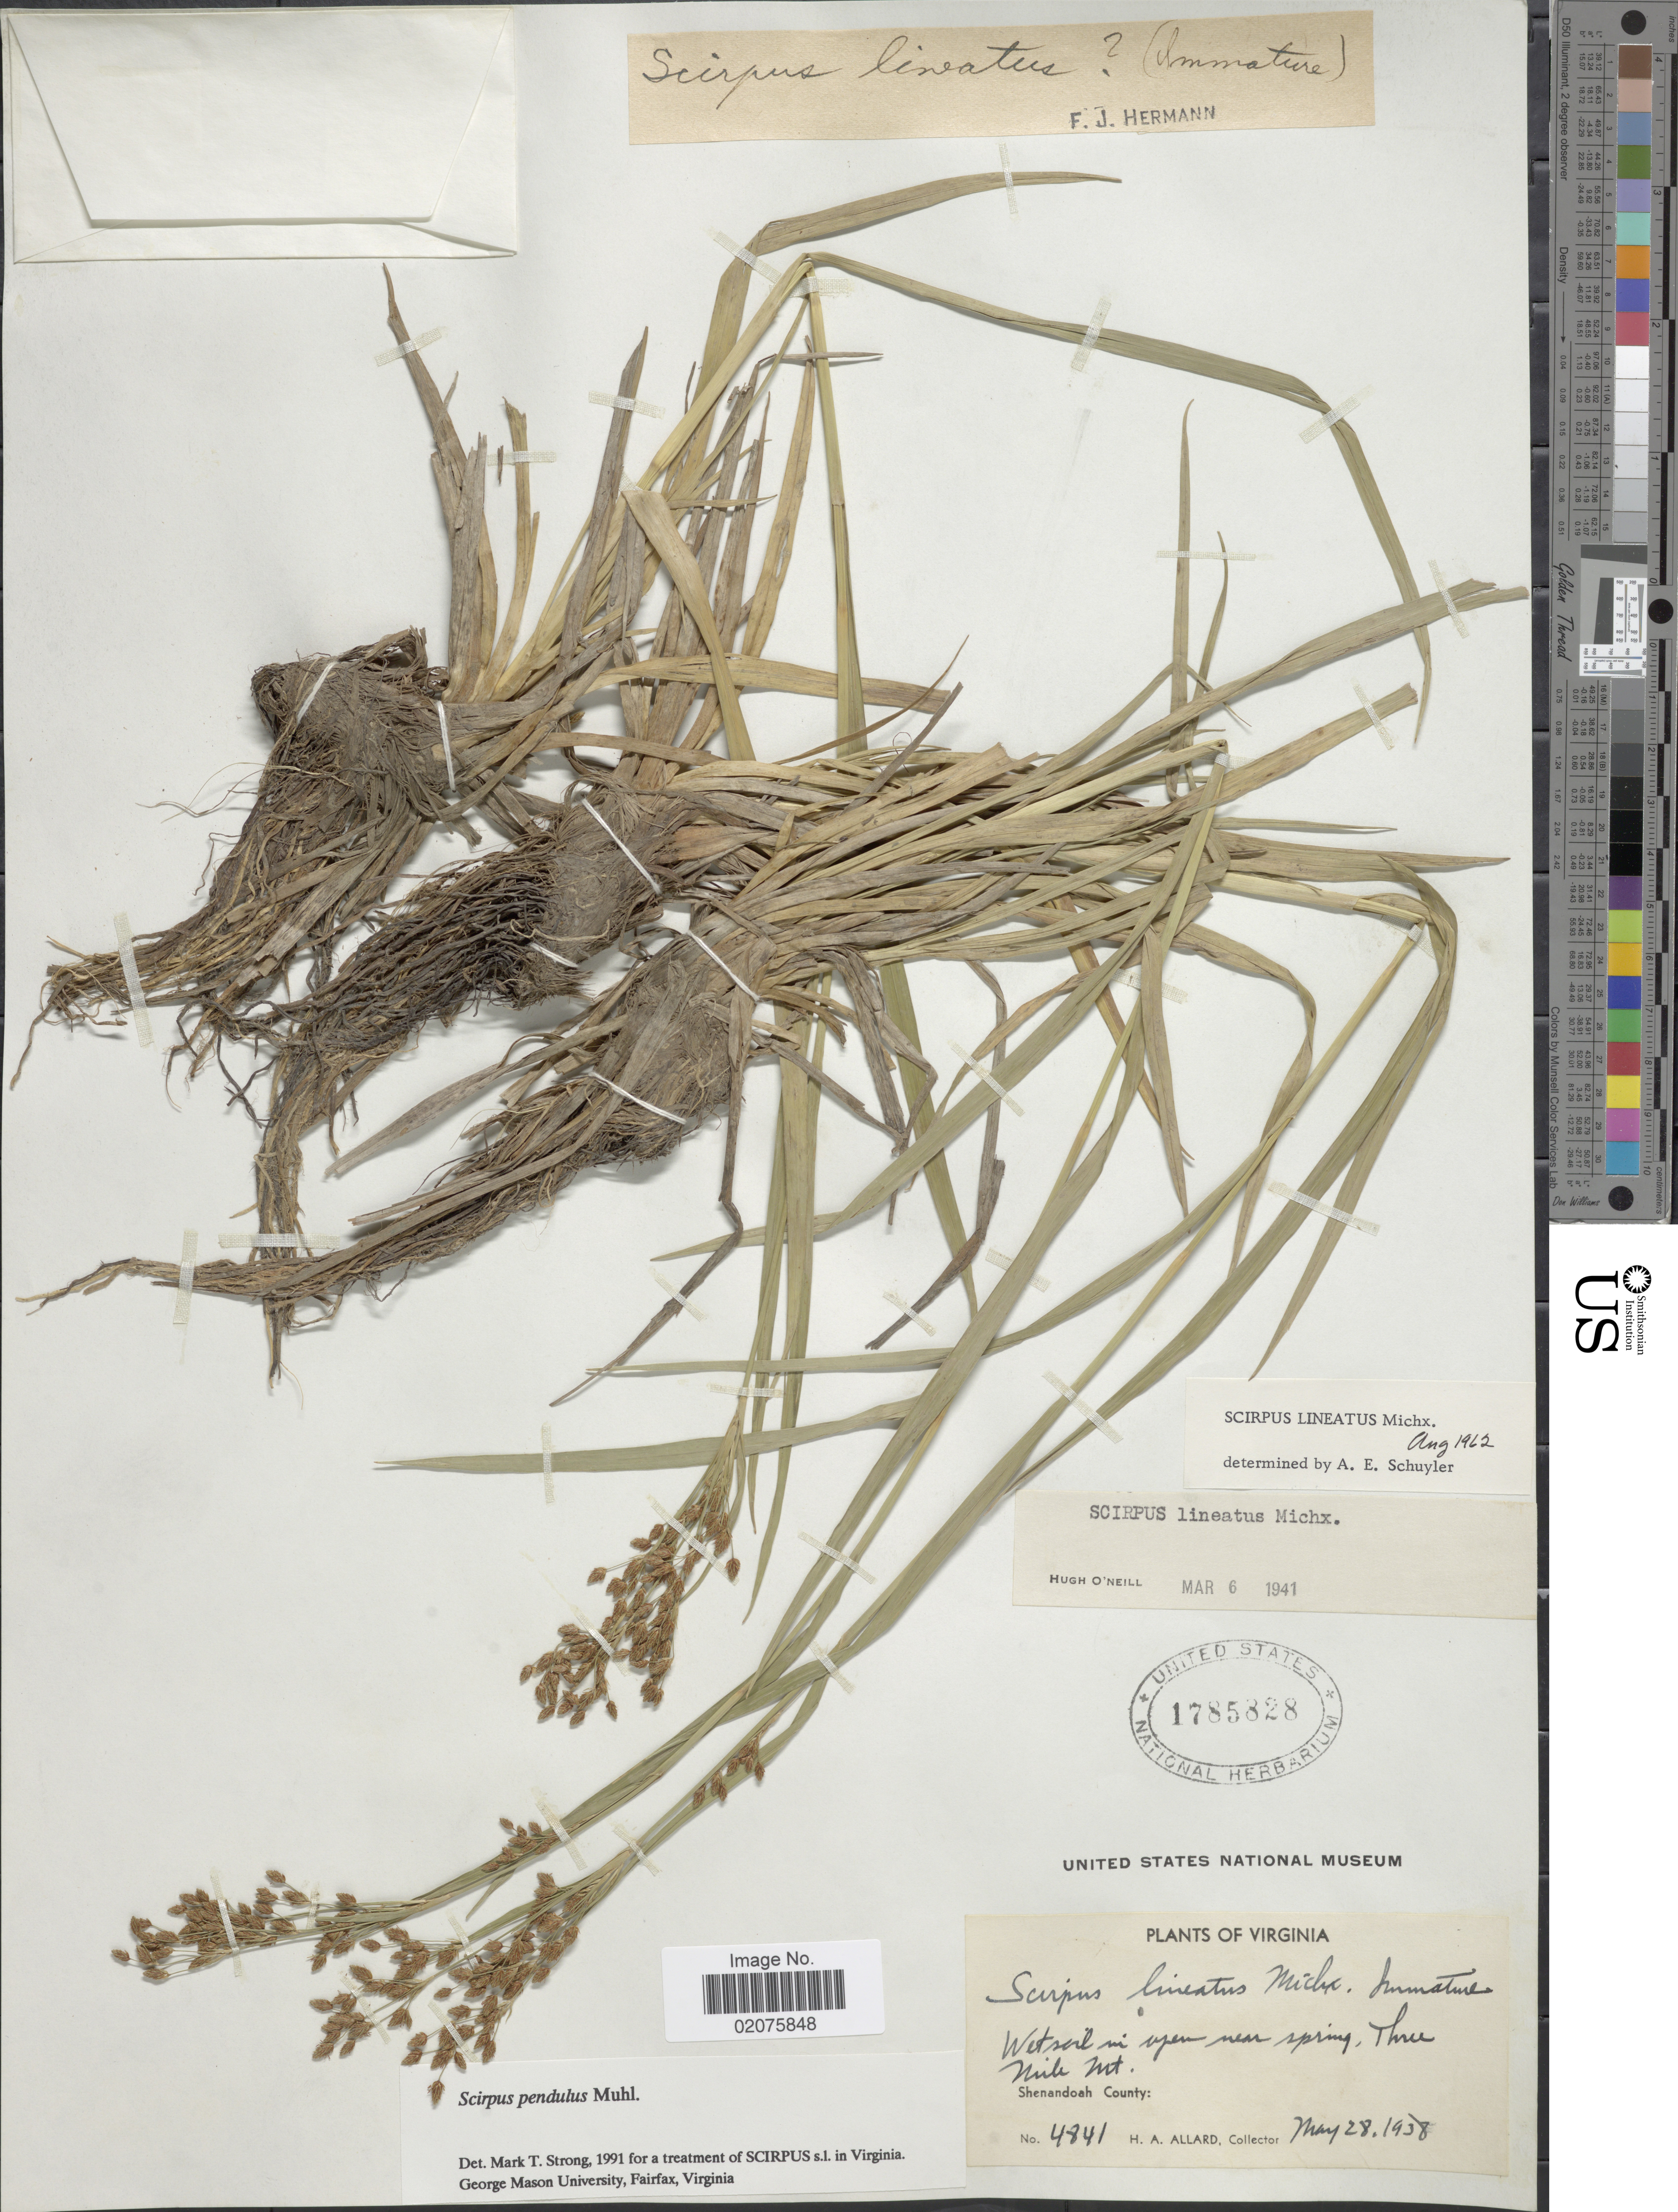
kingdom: Plantae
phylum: Tracheophyta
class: Liliopsida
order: Poales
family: Cyperaceae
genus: Scirpus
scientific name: Scirpus pendulus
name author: Muhl.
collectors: H. A. Allard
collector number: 4841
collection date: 1938-05-28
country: United States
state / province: Virginia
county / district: Shenandoah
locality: Wet soil in open near spring, Three Mile Mt. Shenandoah County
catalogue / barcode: US 1785828